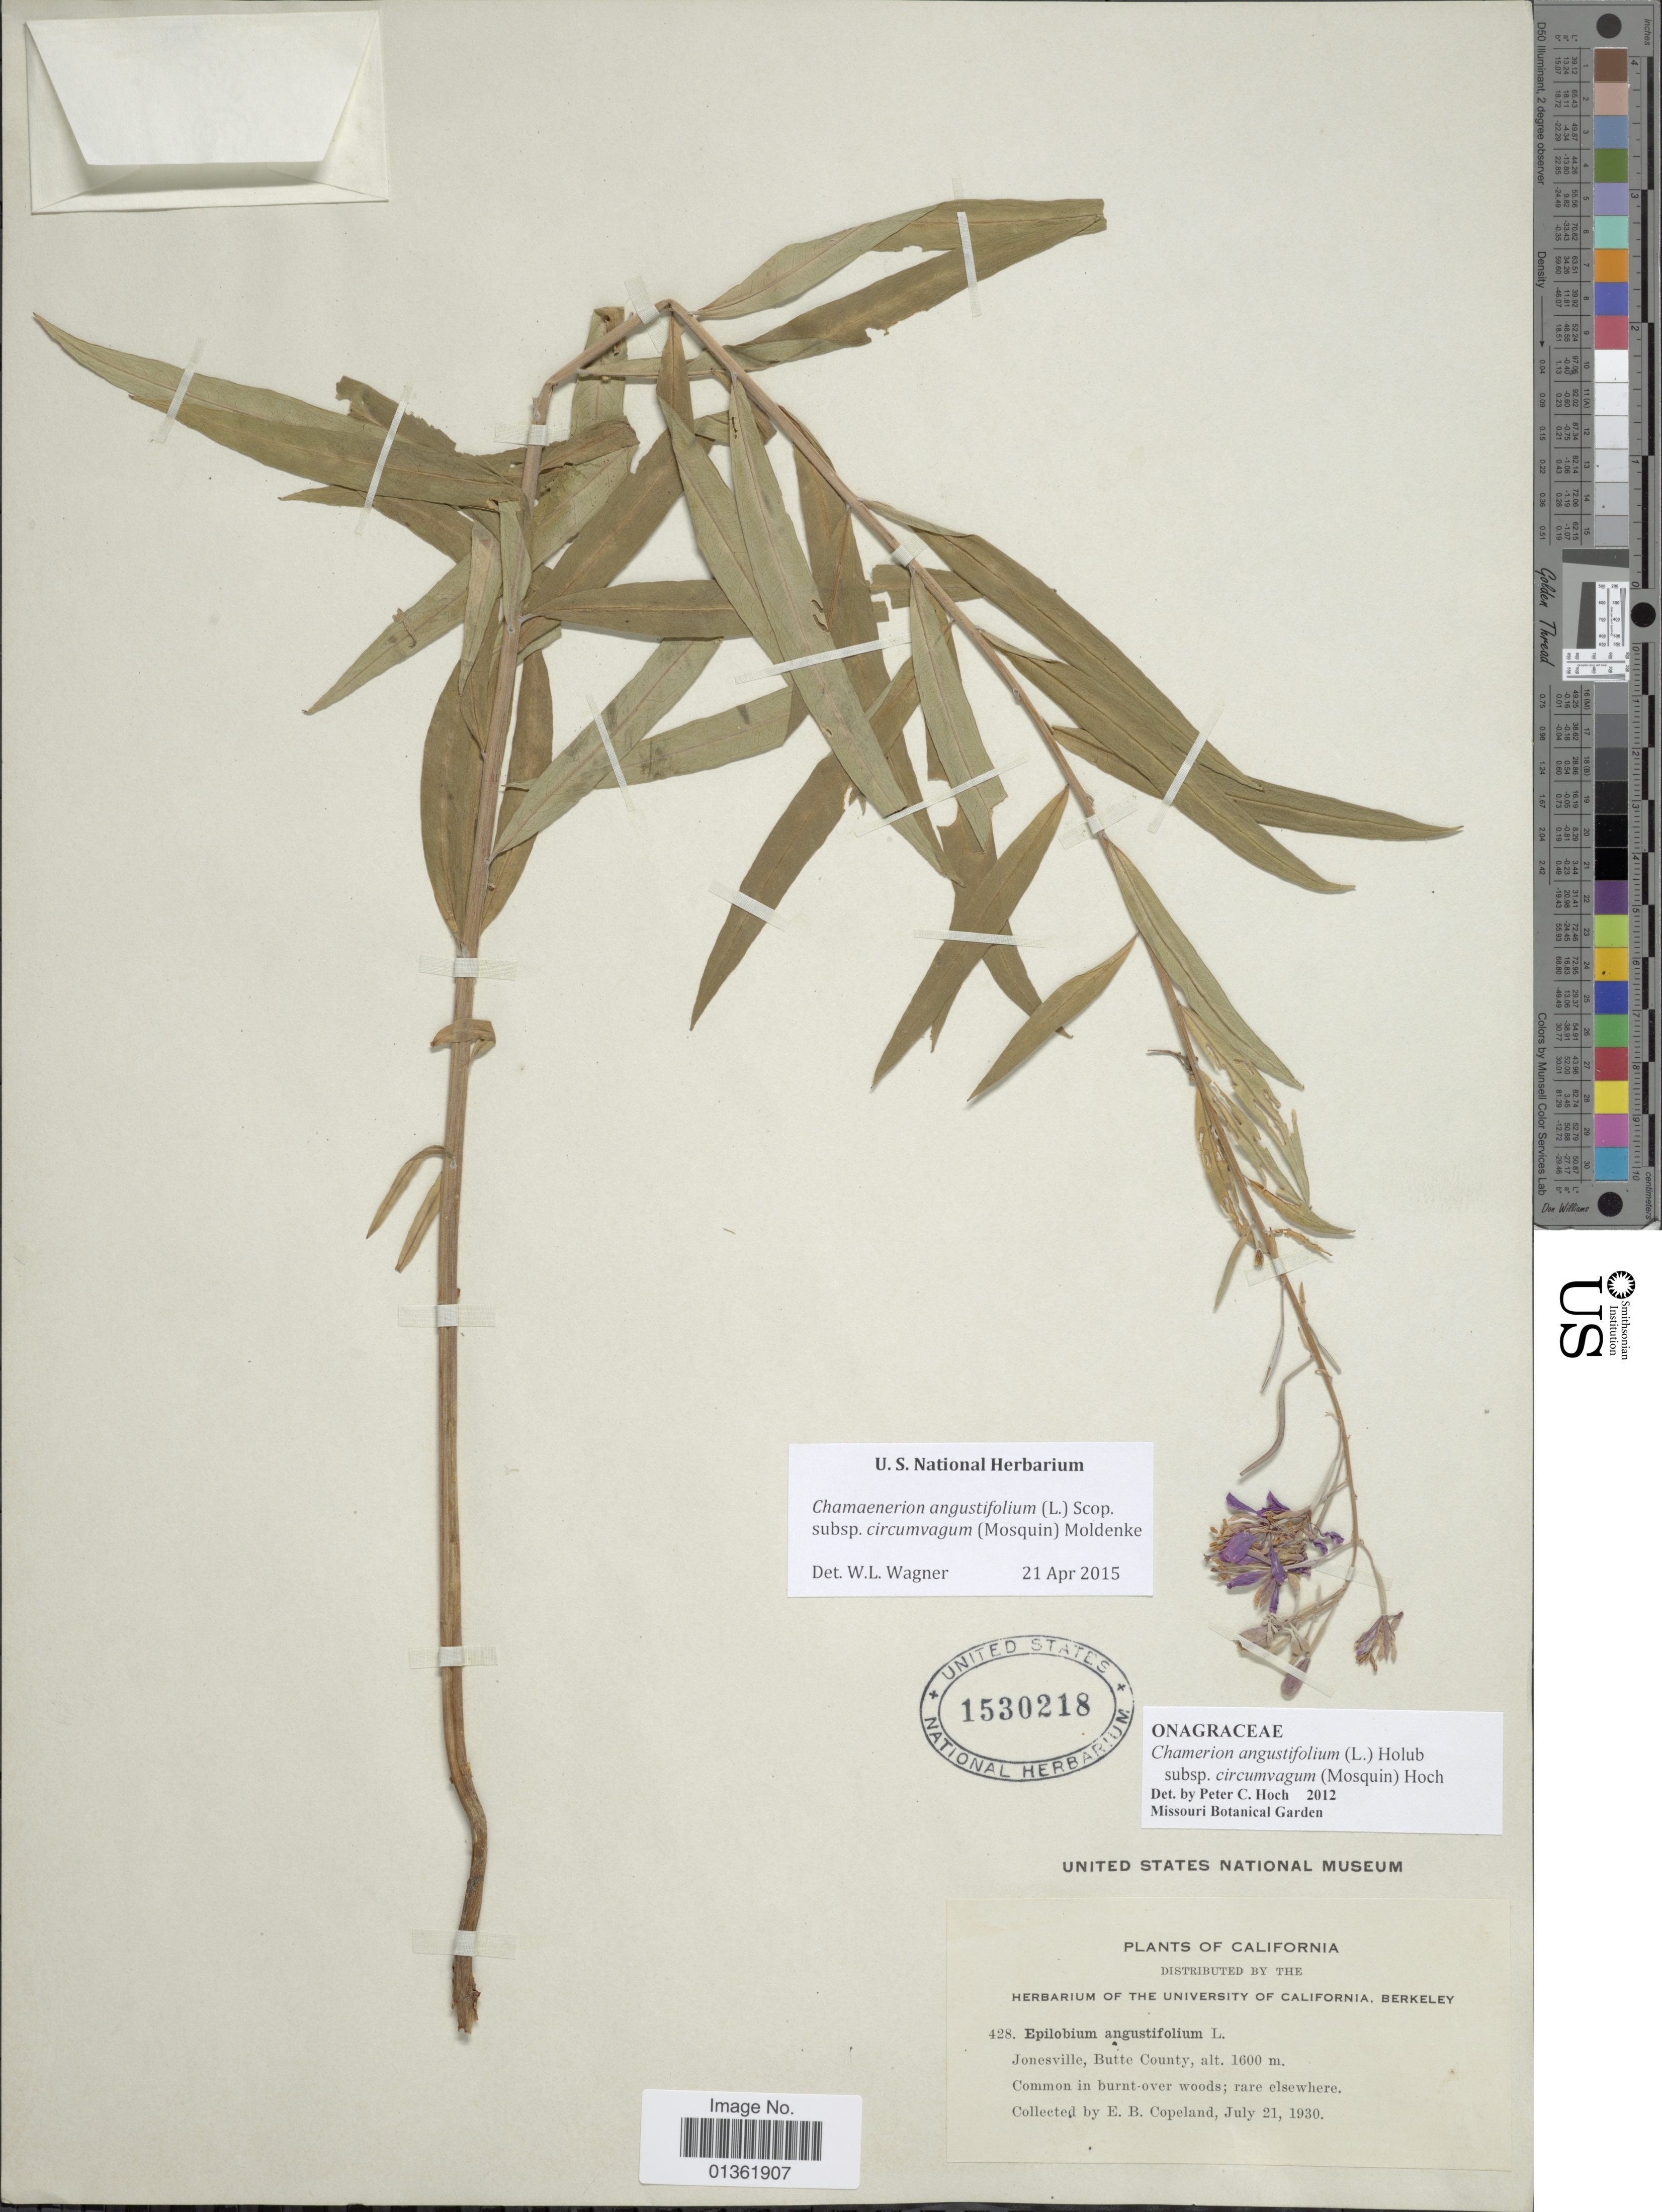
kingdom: Plantae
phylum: Tracheophyta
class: Magnoliopsida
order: Myrtales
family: Onagraceae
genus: Chamaenerion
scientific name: Chamaenerion angustifolium subsp. circumvagum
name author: (Mosquin) Moldenke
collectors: E. B. Copeland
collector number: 428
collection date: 1930-07-21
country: United States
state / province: California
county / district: Butte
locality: Jonesville, Butte County.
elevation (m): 1600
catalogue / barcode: US 1530218